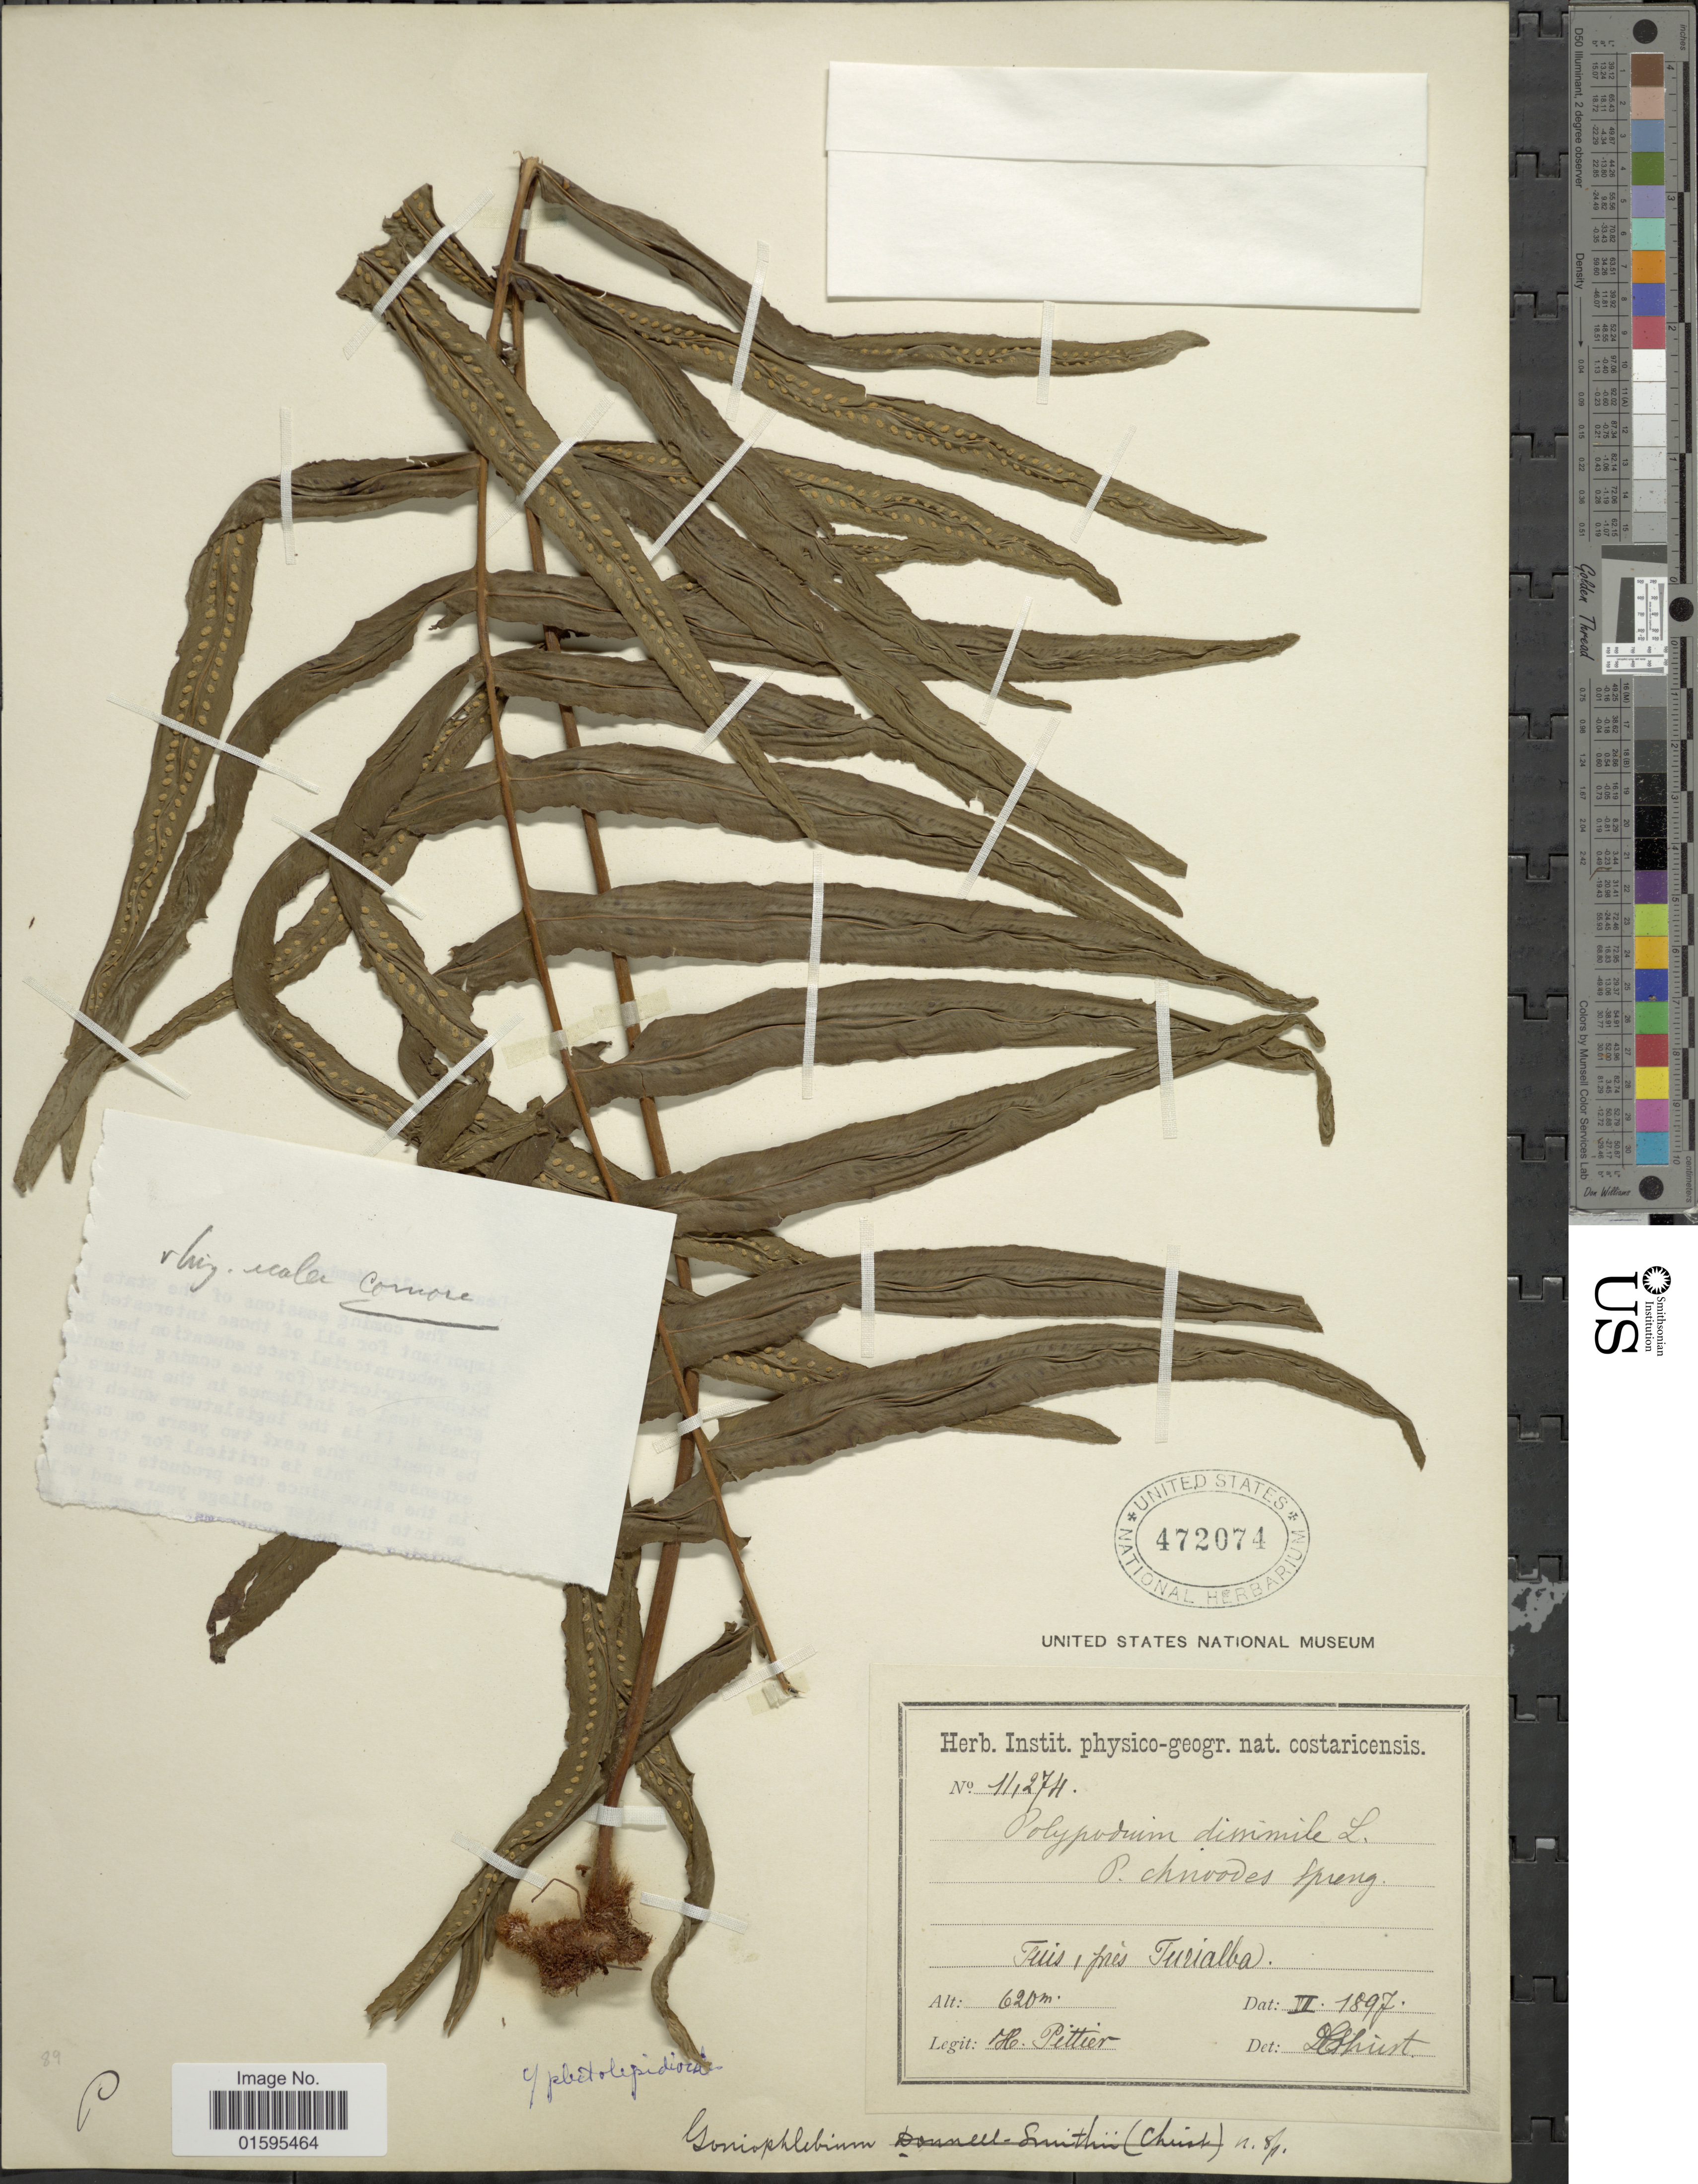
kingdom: Plantae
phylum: Tracheophyta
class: Polypodiopsida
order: Polypodiales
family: Polypodiaceae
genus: Polypodium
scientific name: Polypodium plectolepidioides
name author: Rosenst.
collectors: H. F. Pittier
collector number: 11274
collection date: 1897-07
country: Costa Rica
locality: Tuis 1 pres Turrialba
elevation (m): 620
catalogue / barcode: US 472074